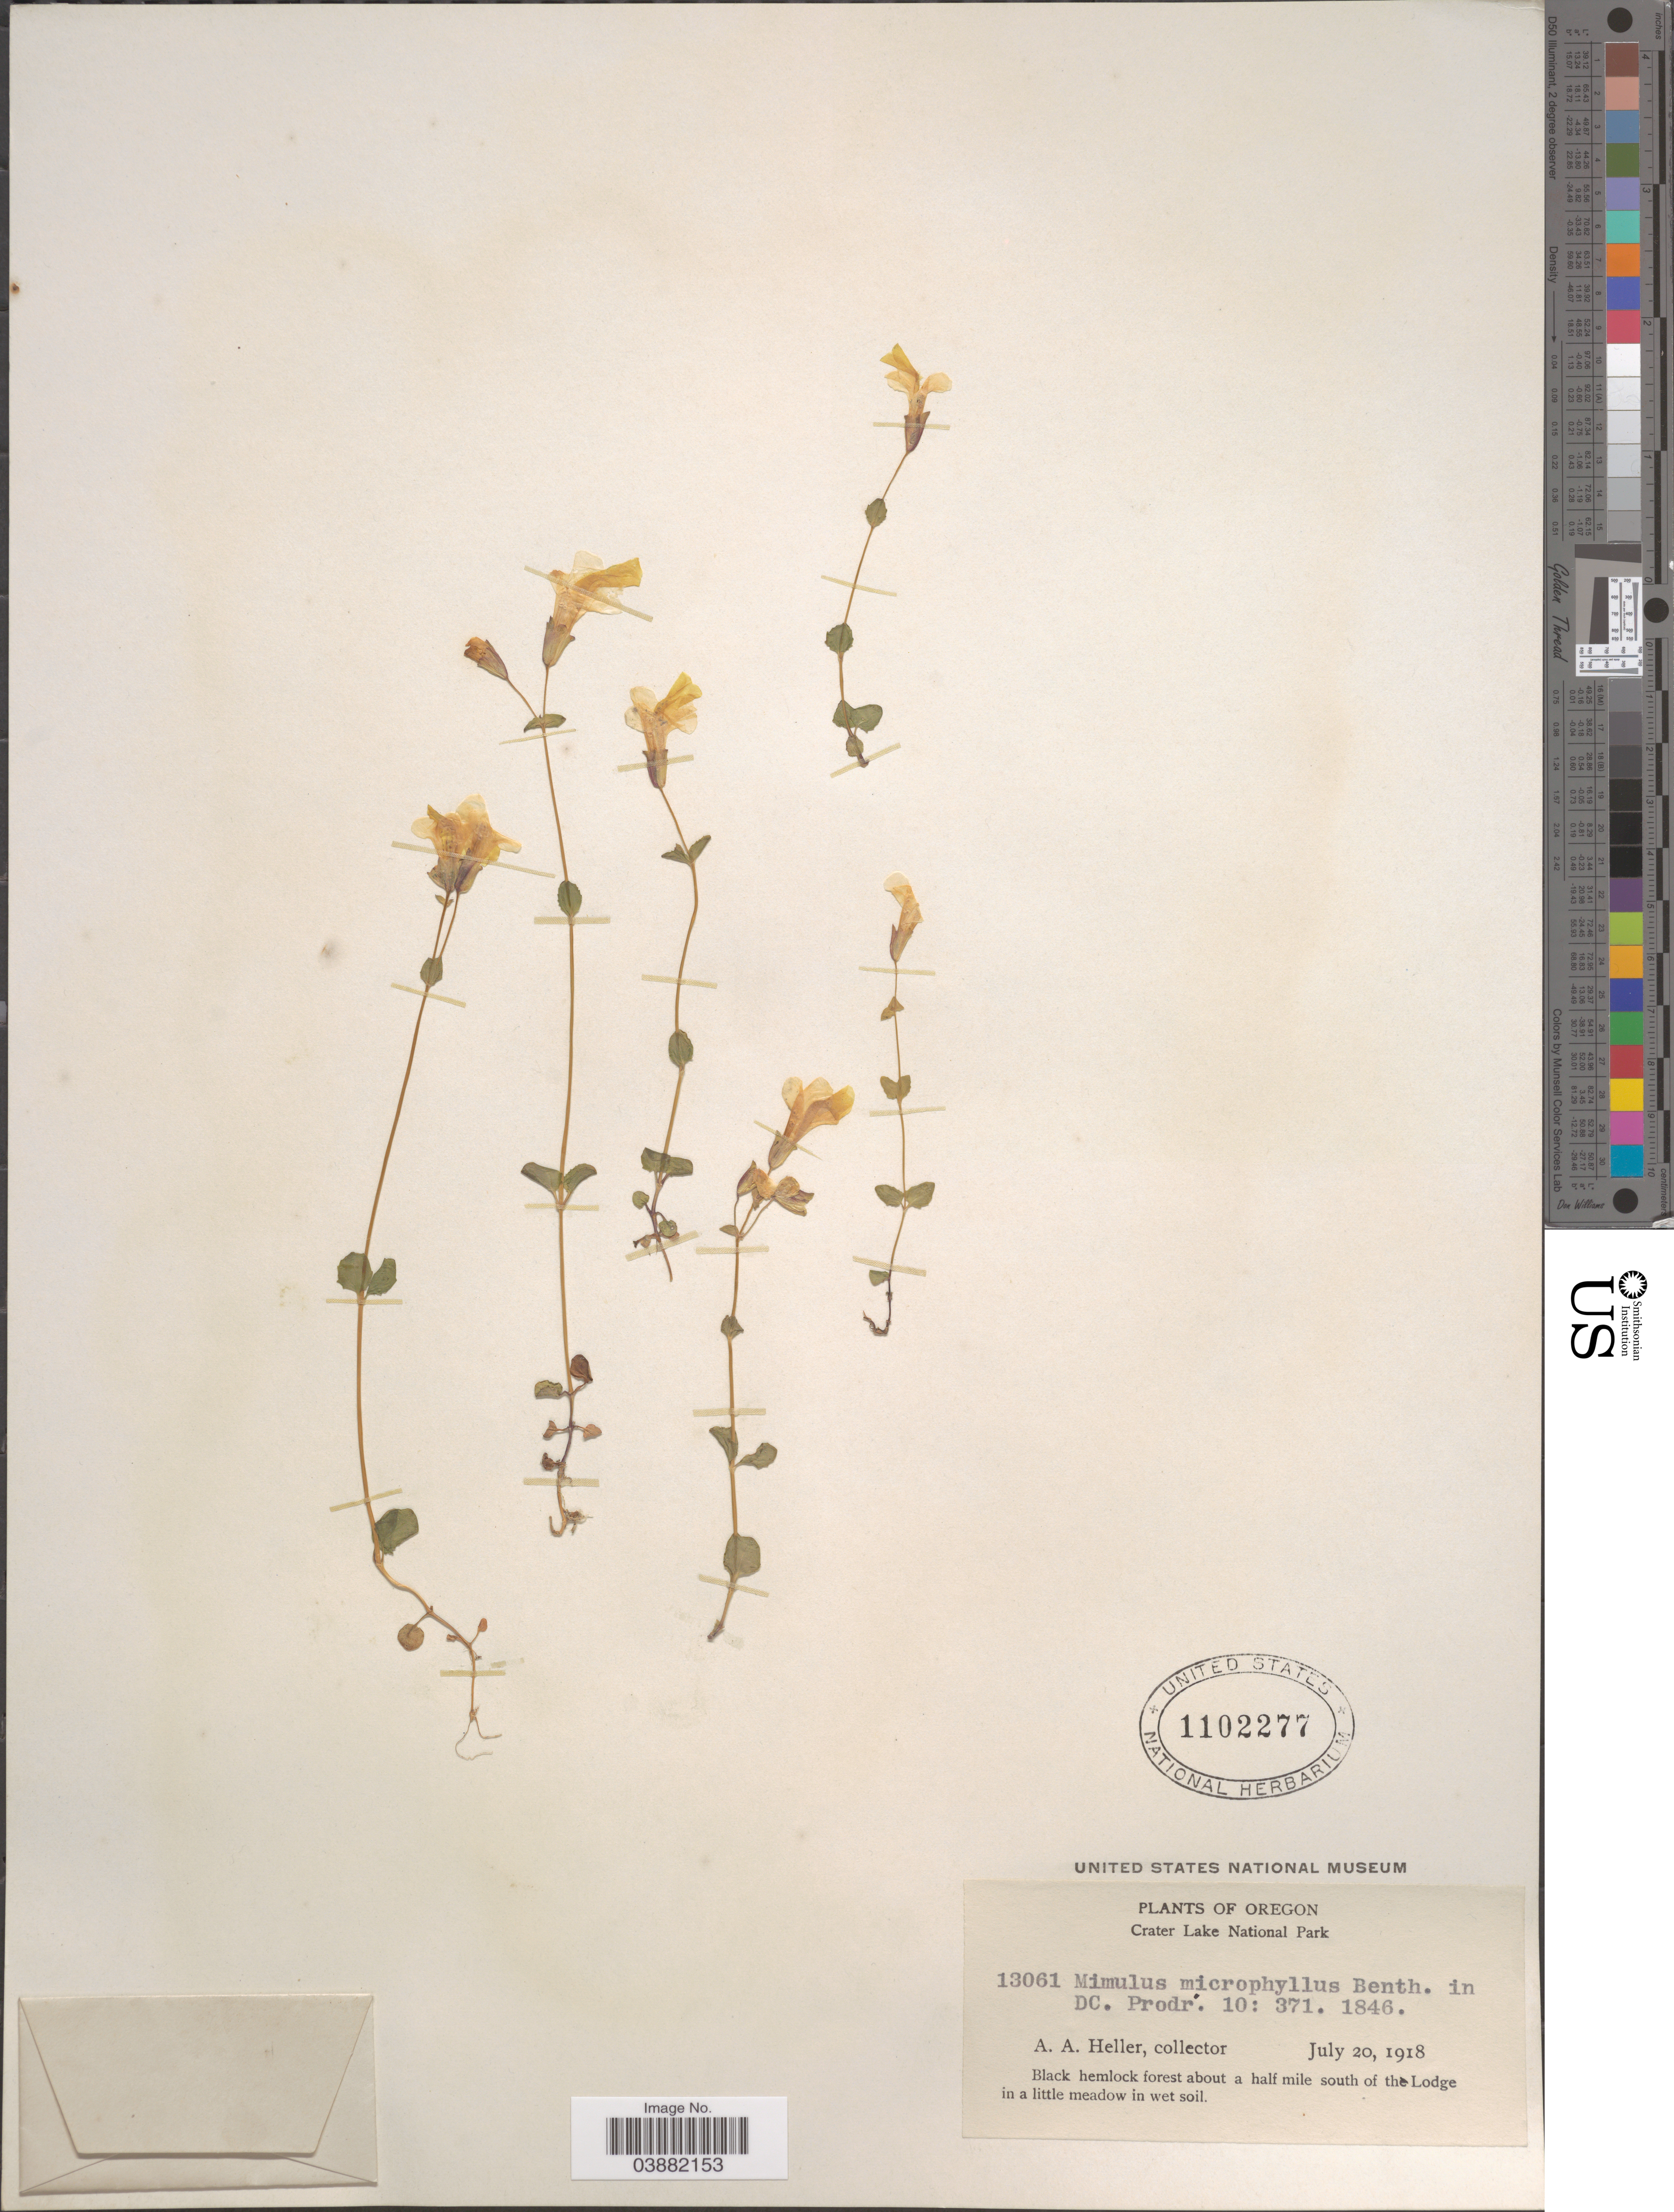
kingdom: Plantae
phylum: Tracheophyta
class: Magnoliopsida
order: Lamiales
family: Phrymaceae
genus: Mimulus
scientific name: Mimulus microphyllus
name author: Benth.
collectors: A. A. Heller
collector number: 13061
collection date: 1918-07-20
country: United States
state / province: Oregon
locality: Crater Lake National Park. A half mile south of the Lodge.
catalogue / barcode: US 1102277